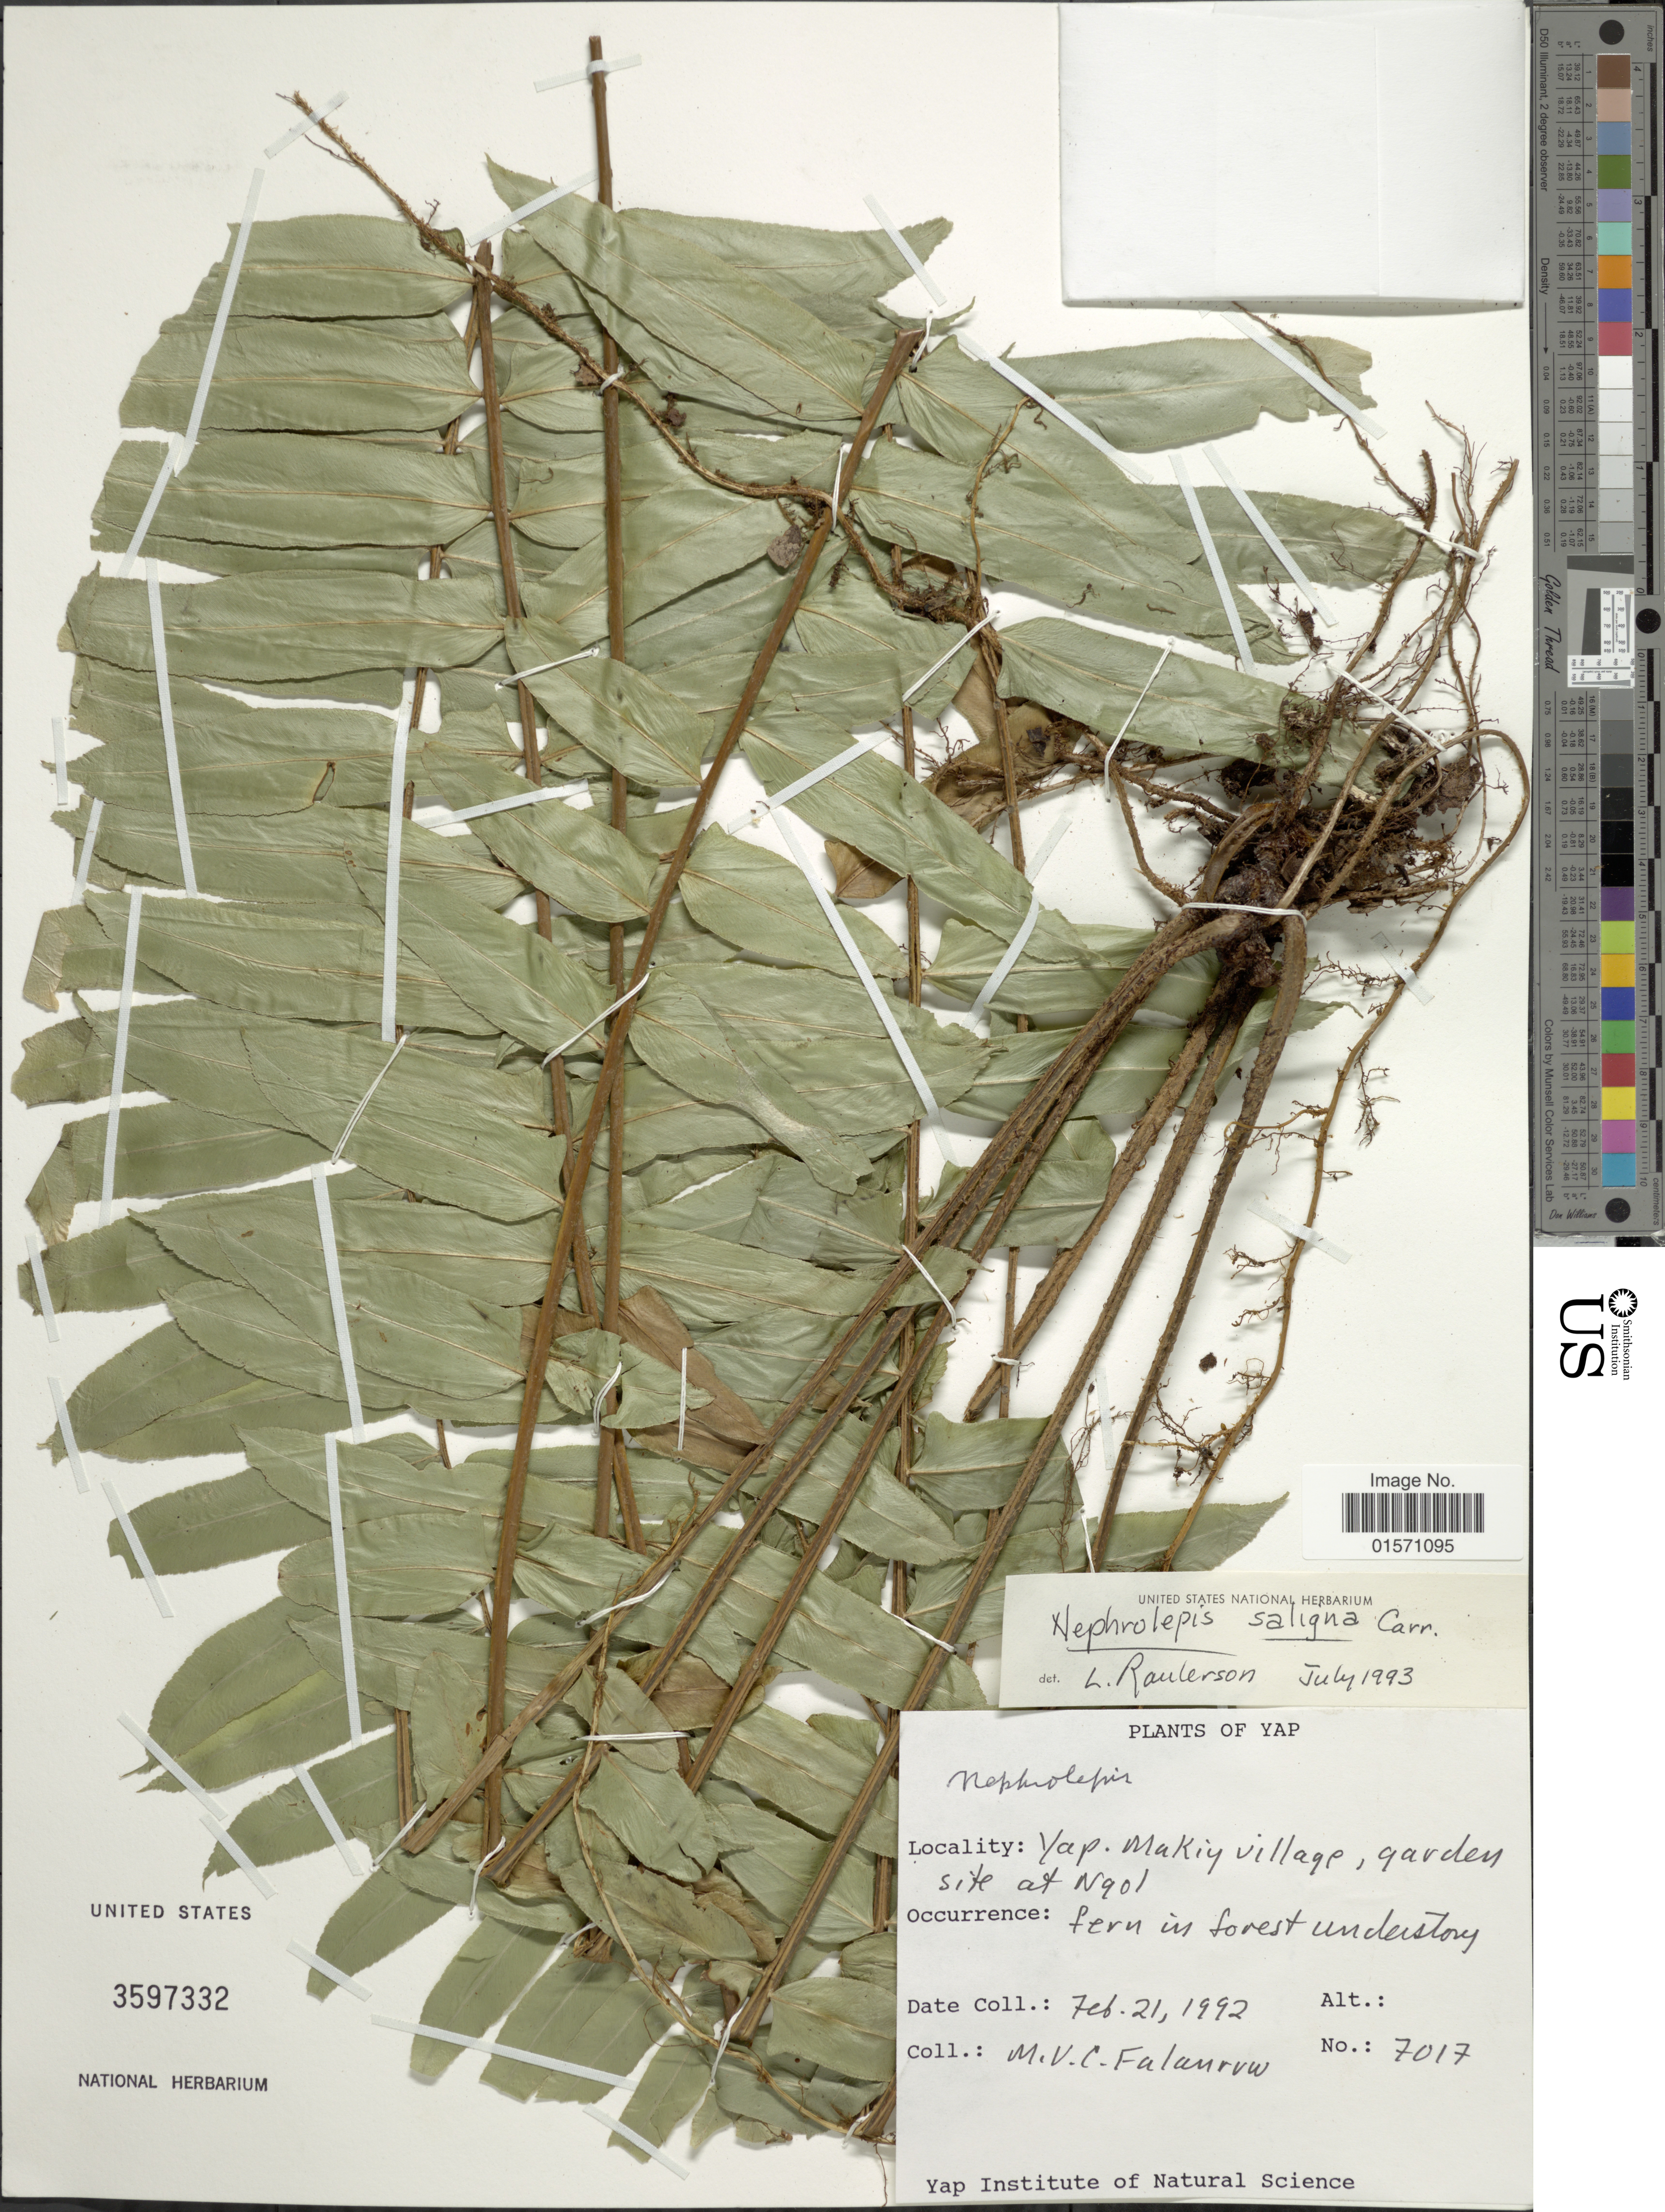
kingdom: Plantae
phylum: Tracheophyta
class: Polypodiopsida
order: Polypodiales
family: Nephrolepidaceae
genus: Nephrolepis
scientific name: Nephrolepis saligna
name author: Cav.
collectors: M. V. Falanruw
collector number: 7017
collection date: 1992-02-21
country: Micronesia, Federated States of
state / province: Yap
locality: Makiy village, garden site Ngol [interpreted]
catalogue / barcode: US 3597332